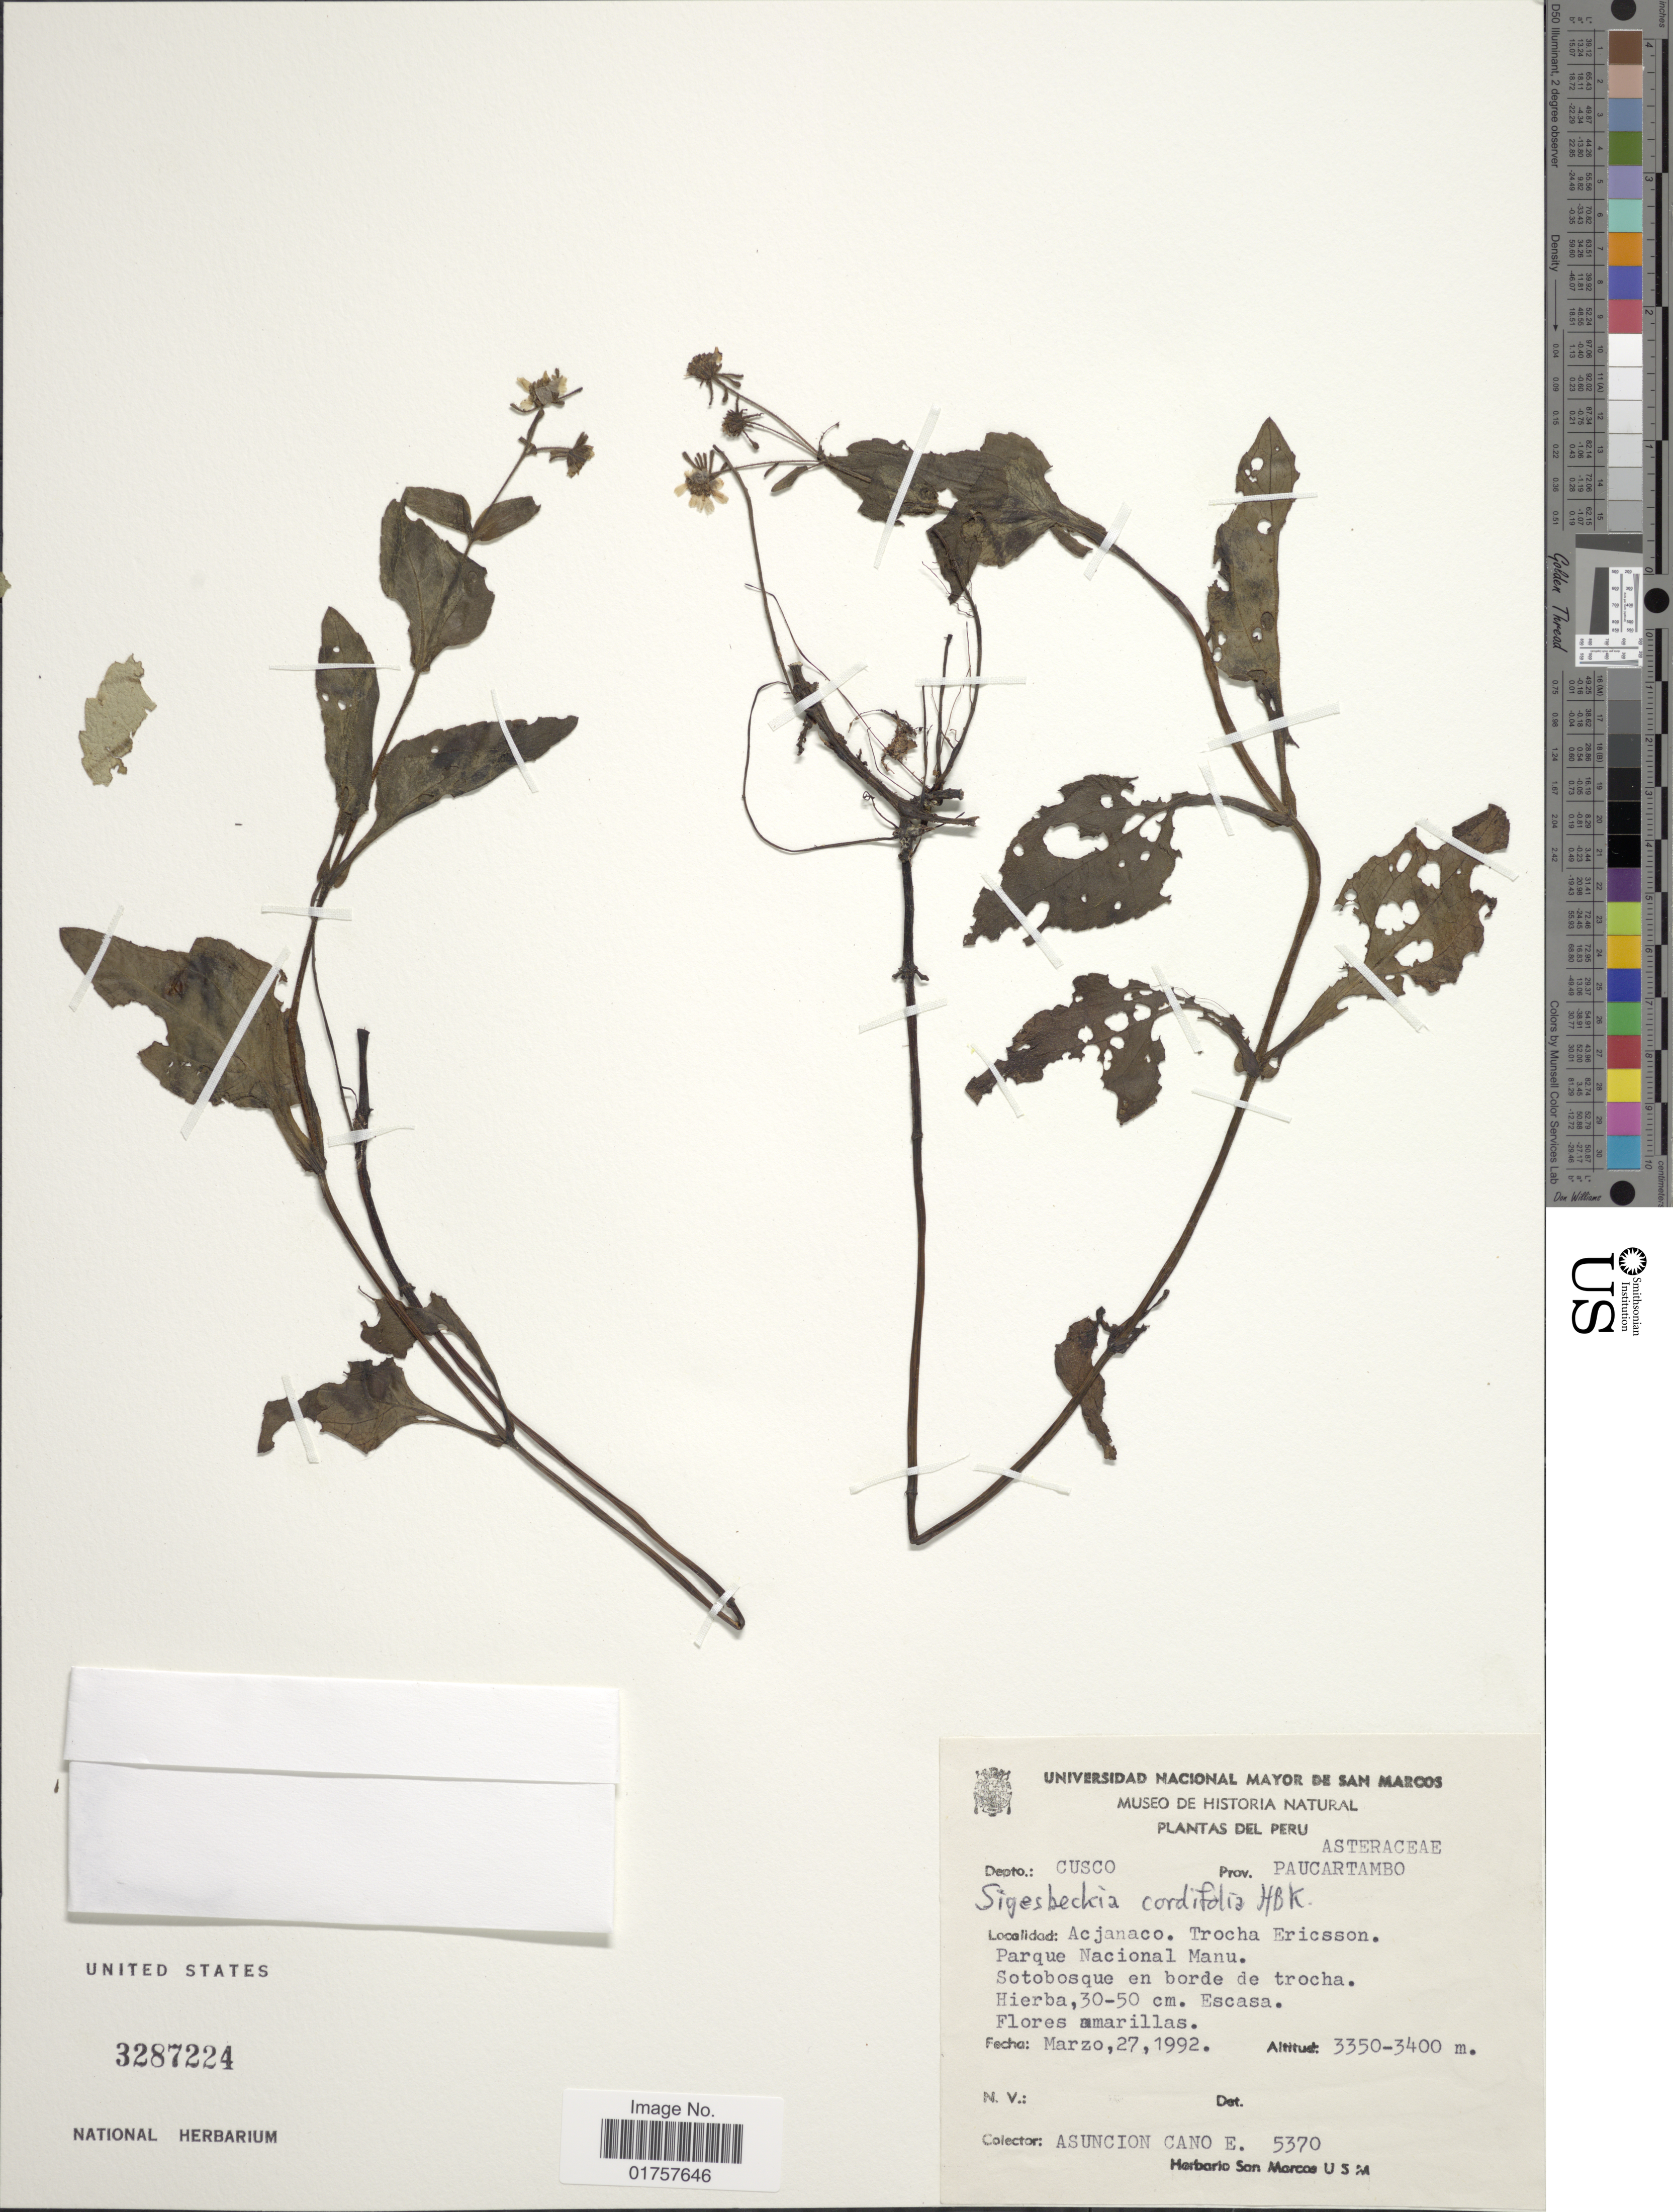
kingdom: Plantae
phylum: Tracheophyta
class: Magnoliopsida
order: Asterales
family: Asteraceae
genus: Sigesbeckia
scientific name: Sigesbeckia cordifolia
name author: Kunth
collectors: A. Cano E.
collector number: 5370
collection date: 1992-03-27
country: Peru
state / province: Cusco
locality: Prov. Paucartambo. Acjanaco. Trocha Ericsson. Parque Nacional Manu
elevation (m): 3350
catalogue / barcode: US 3287224